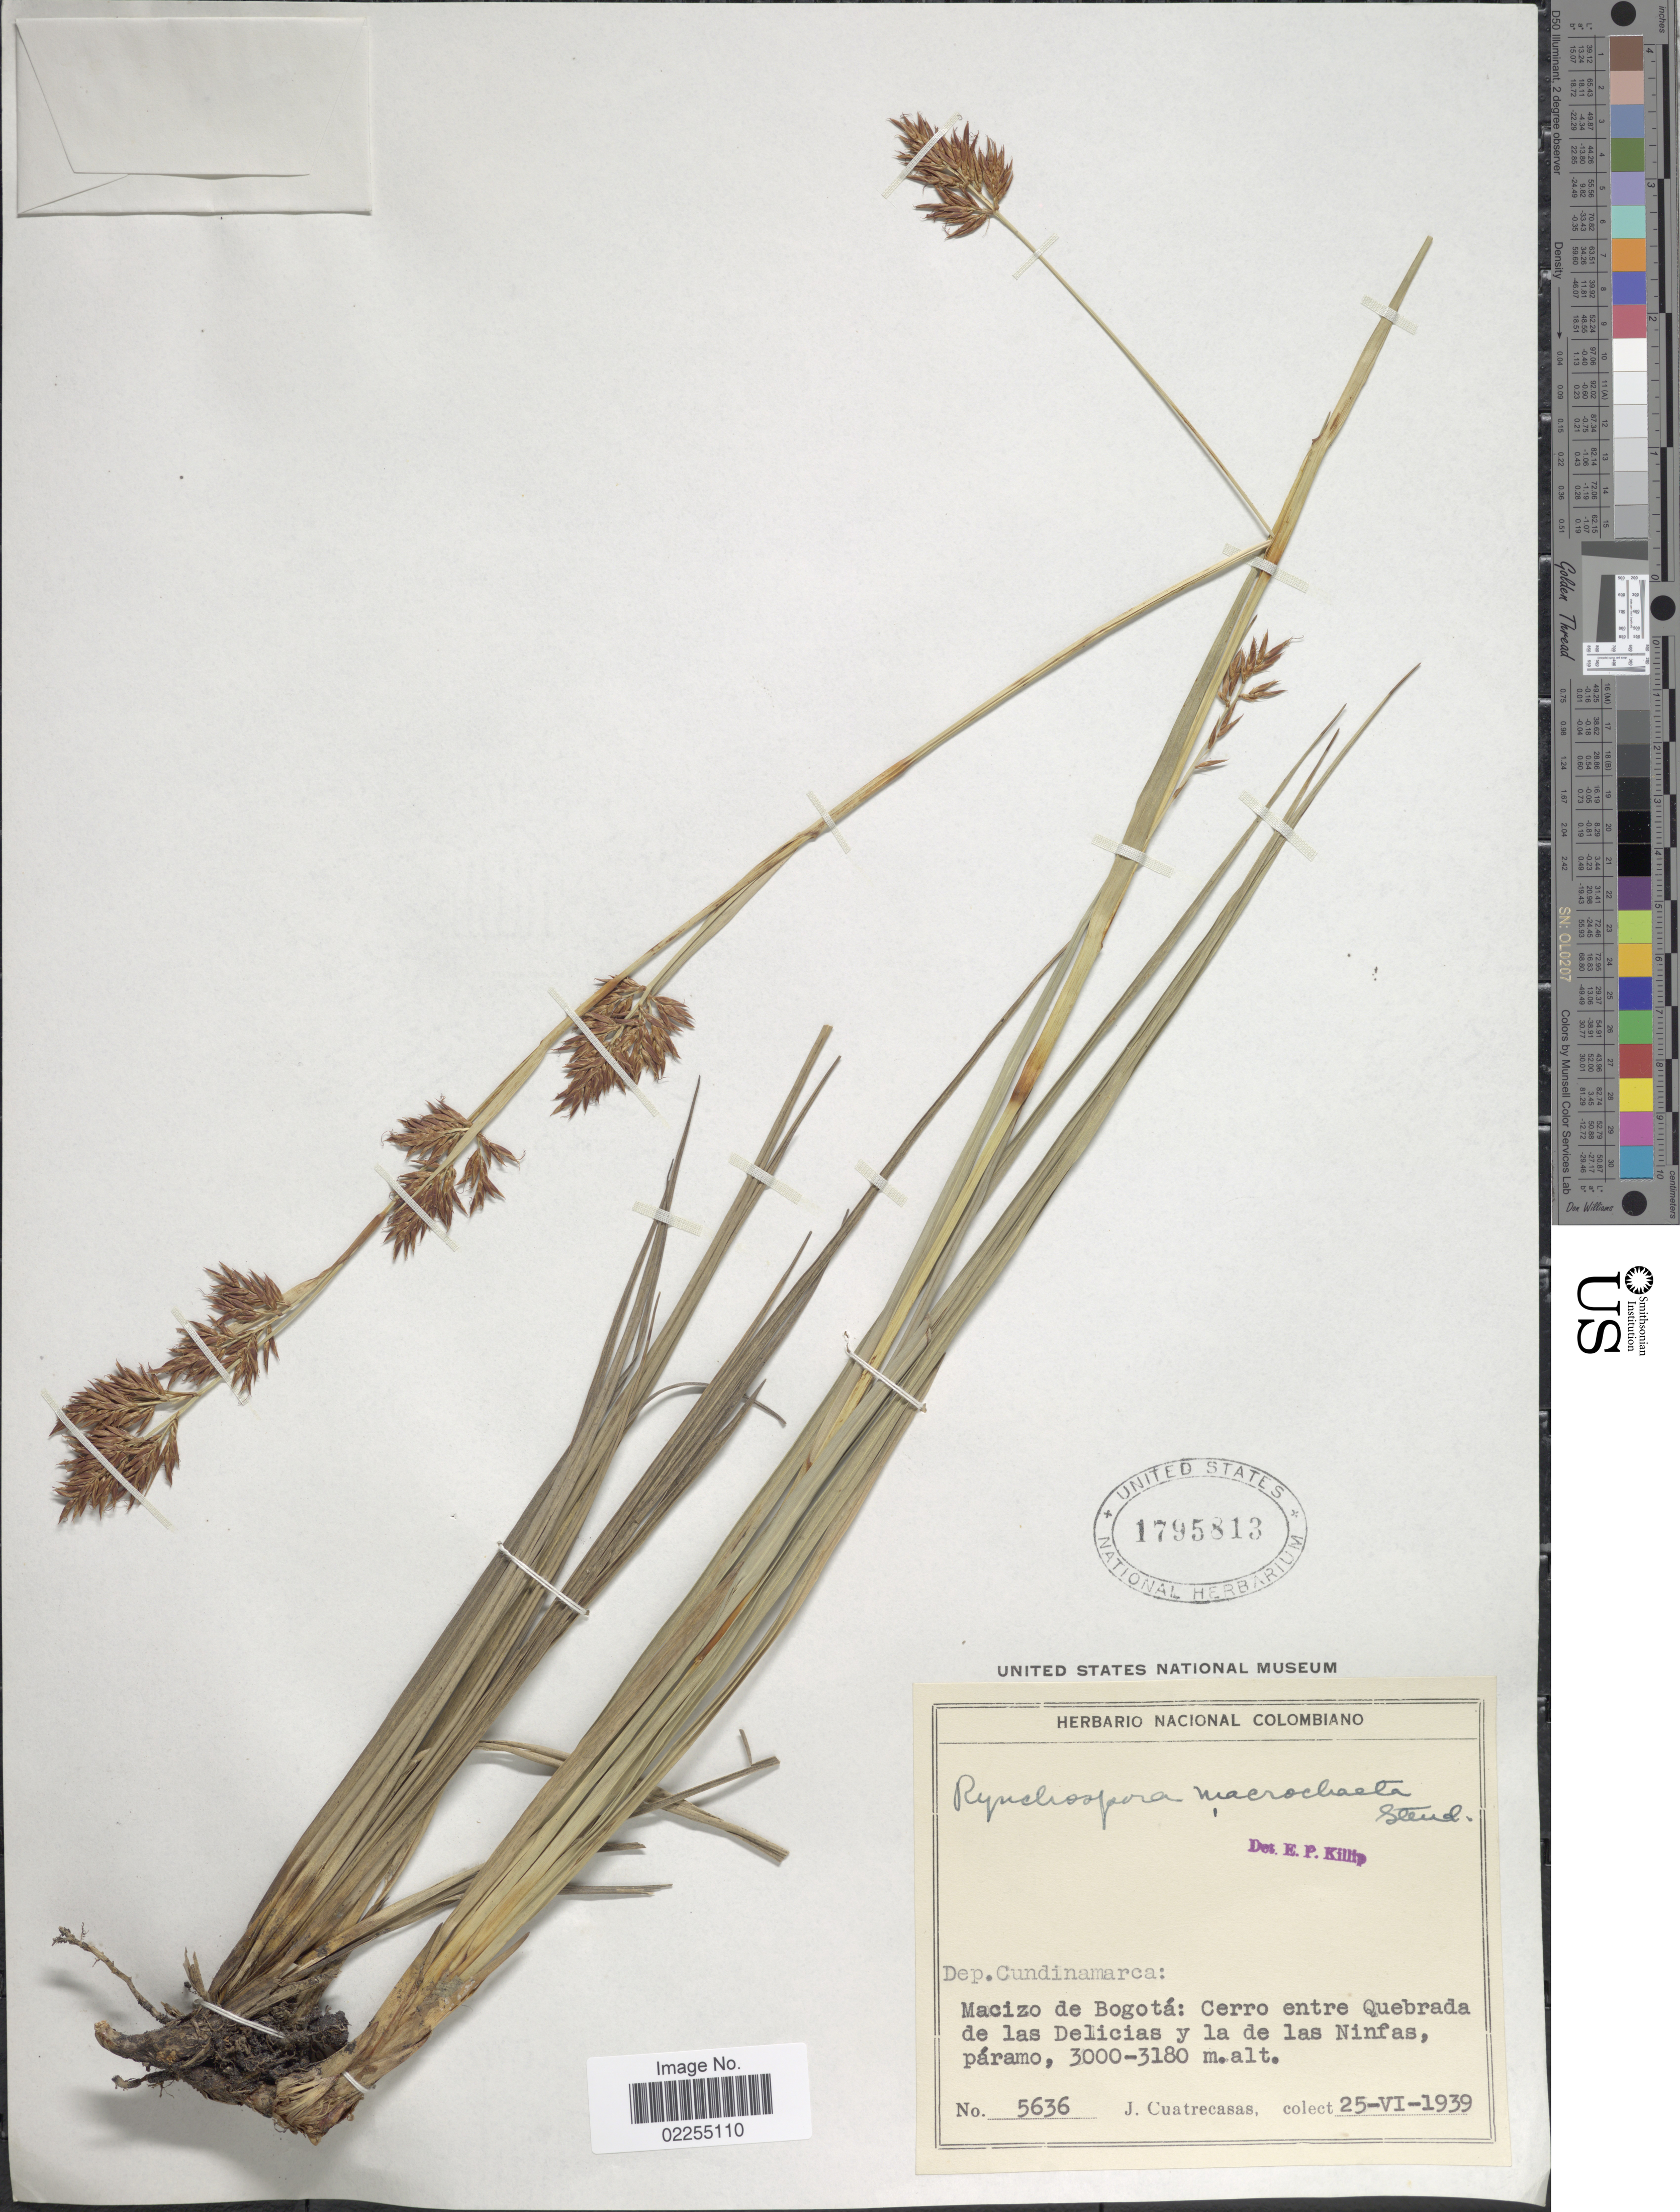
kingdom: Plantae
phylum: Tracheophyta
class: Liliopsida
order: Poales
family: Cyperaceae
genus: Rhynchospora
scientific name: Rhynchospora macrochaeta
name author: Steud. ex Boeckeler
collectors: J. Cuatrecasas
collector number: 5636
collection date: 1939-06-25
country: Colombia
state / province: Cundinamarca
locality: Macizo de Bogota: Cerro entre Quebrada de las Delicias y la de las Ninfas, paramo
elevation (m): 3000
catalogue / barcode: US 1795813